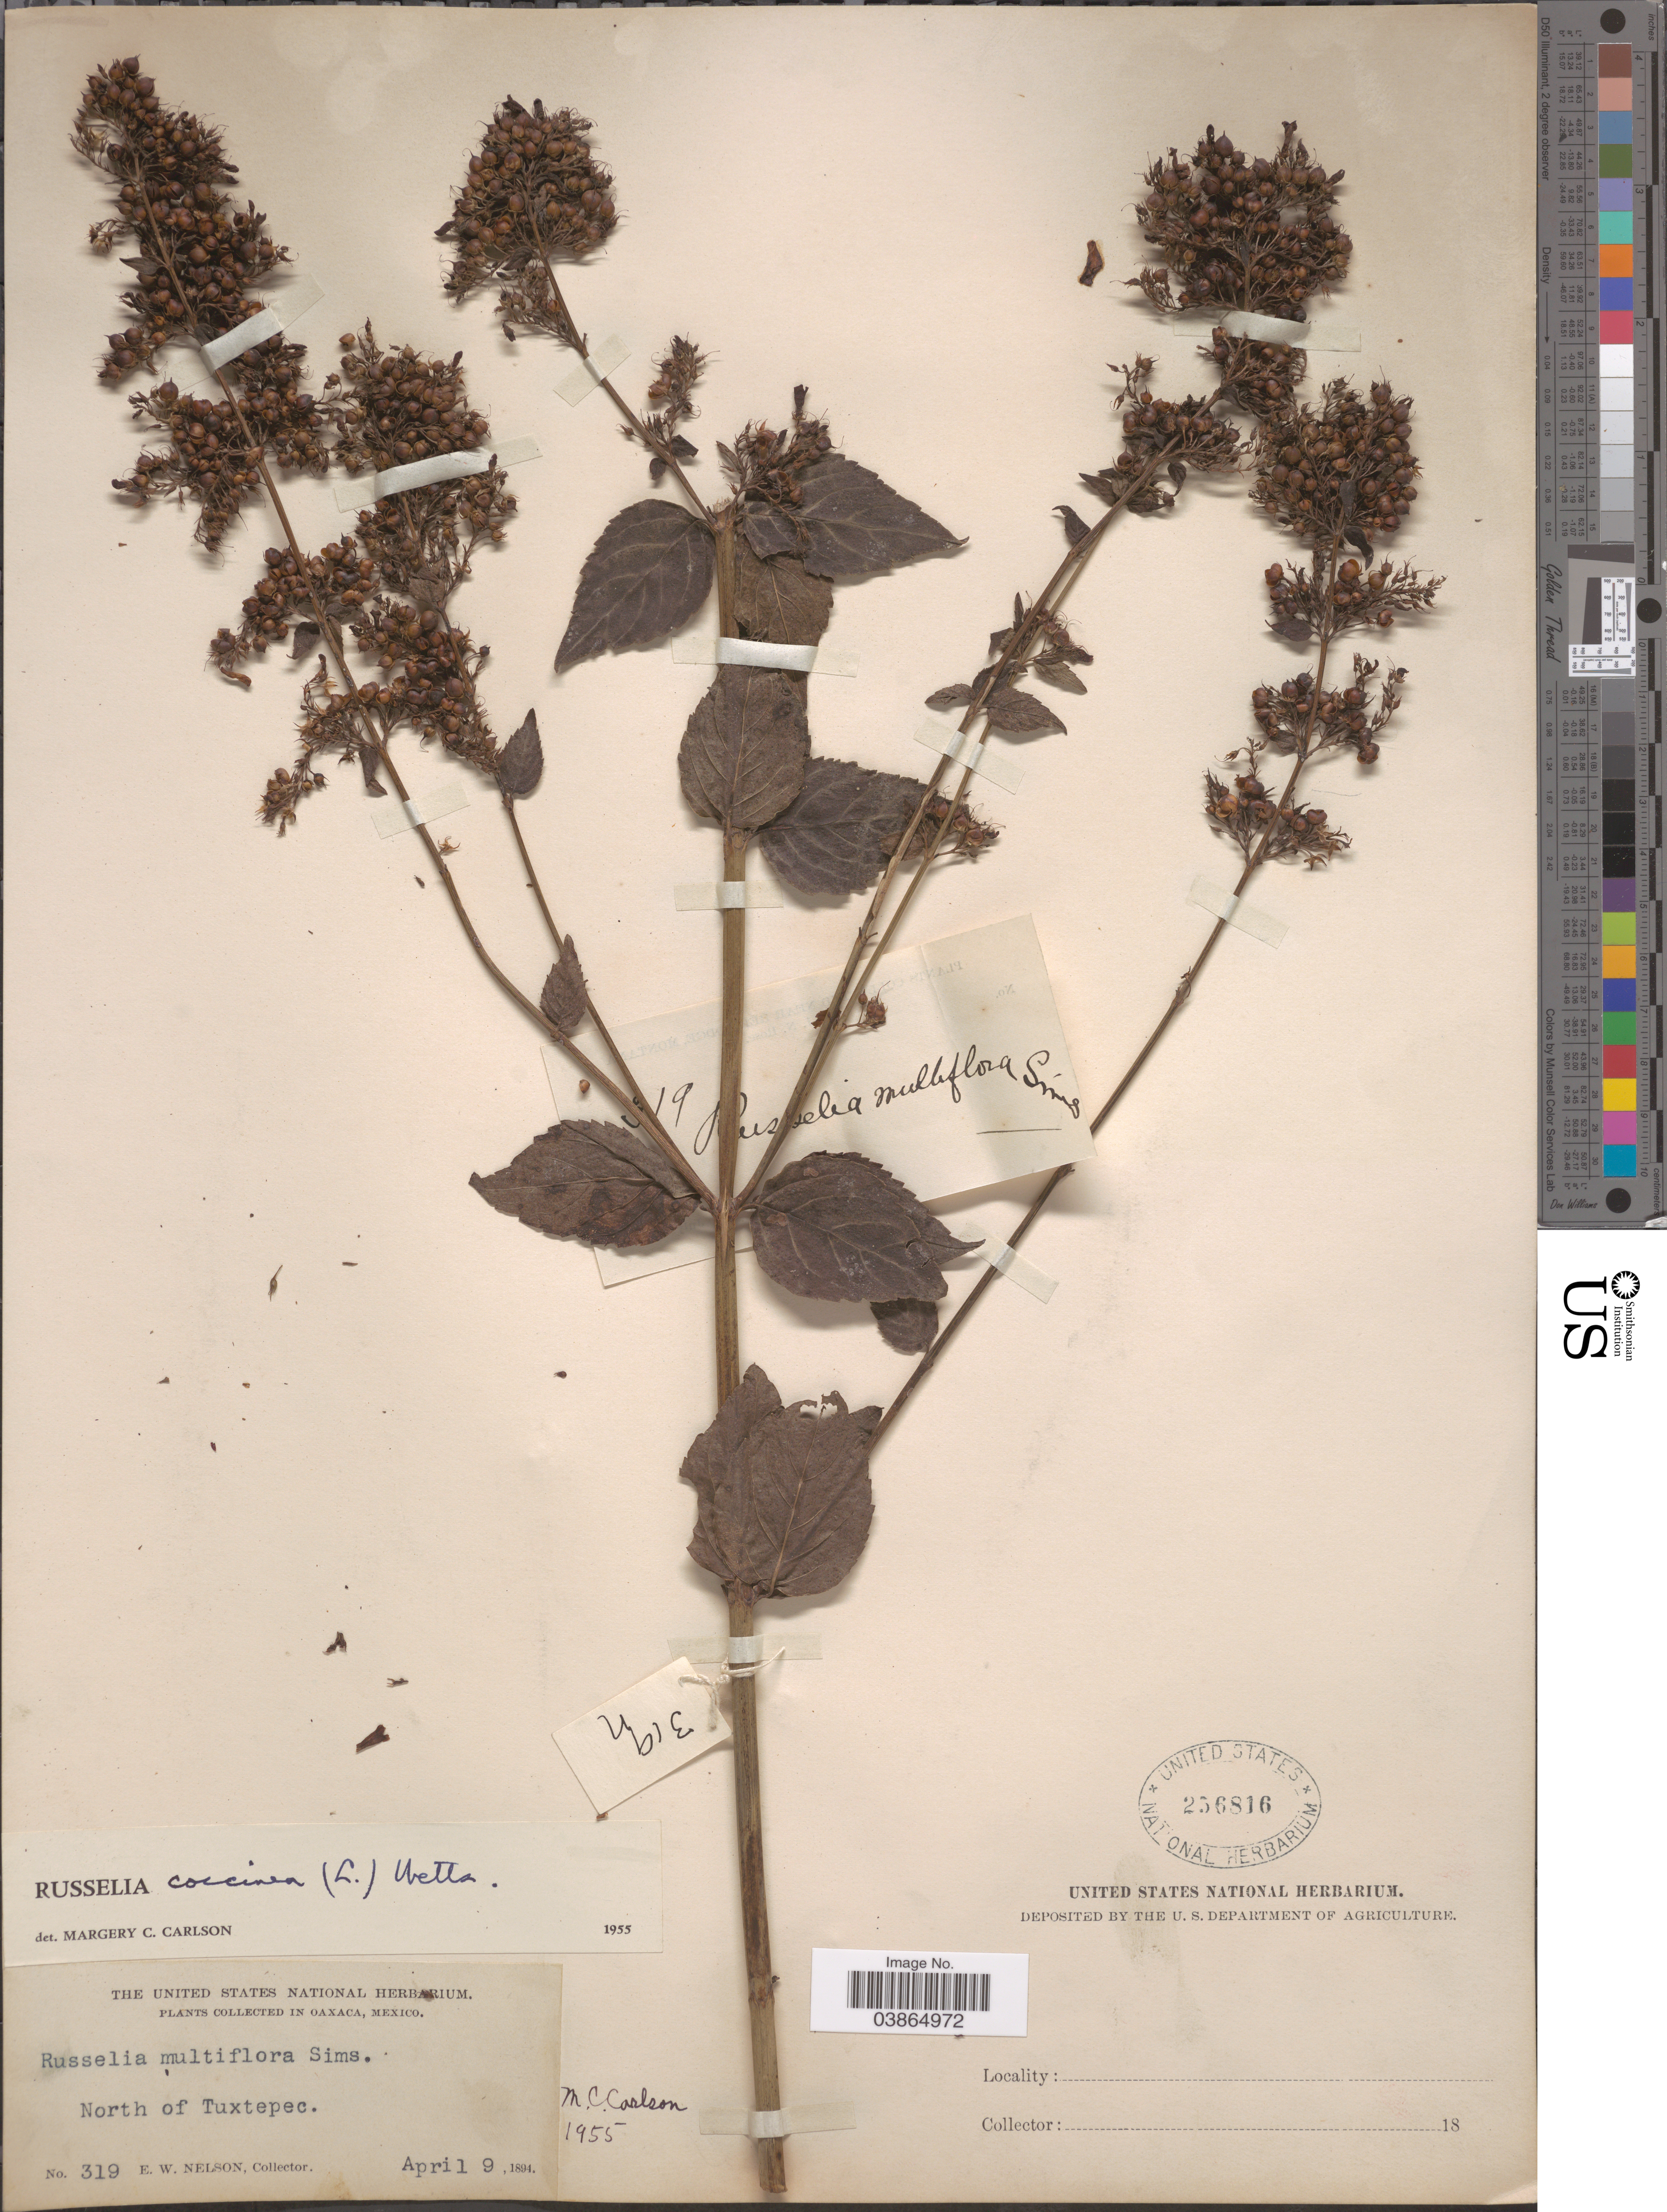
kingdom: Plantae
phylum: Tracheophyta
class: Magnoliopsida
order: Lamiales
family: Plantaginaceae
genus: Russelia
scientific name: Russelia coccinea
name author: (L.) Wettst.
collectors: E. W. Nelson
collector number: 319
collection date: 1894-04-09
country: Mexico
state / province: Oaxaca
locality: North of Tuxtepec.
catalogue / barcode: US 256816